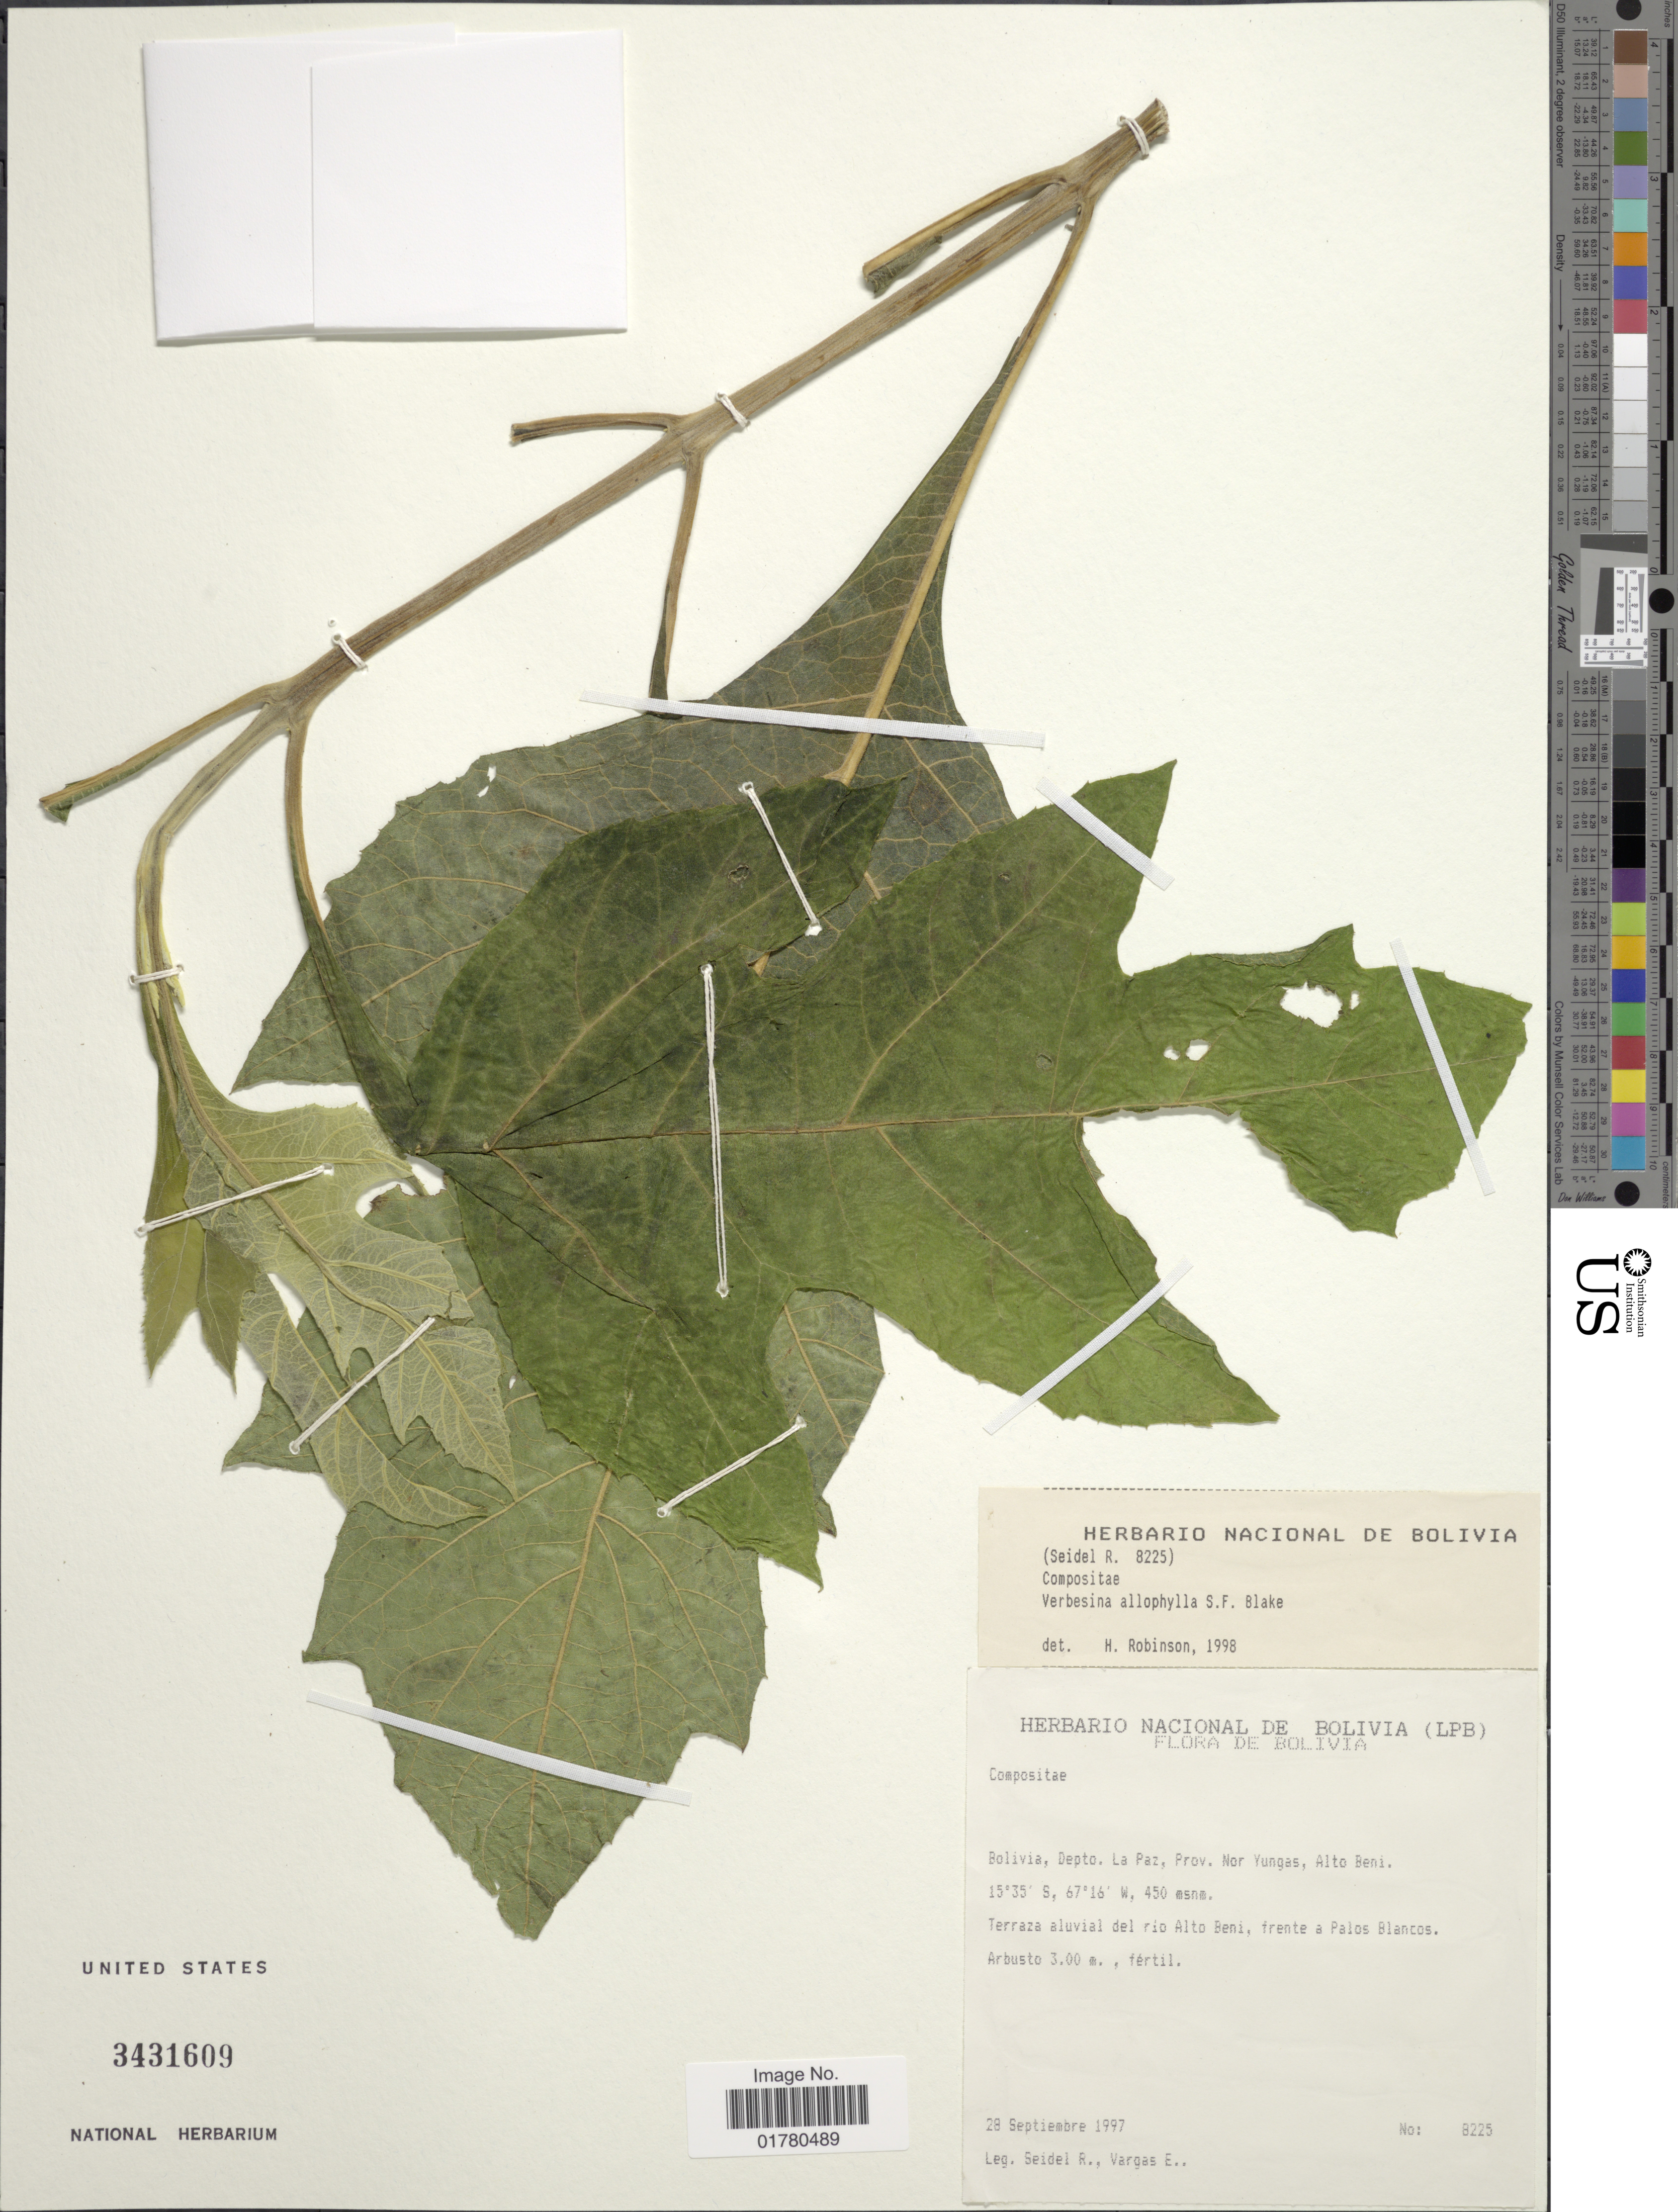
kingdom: Plantae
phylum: Tracheophyta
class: Magnoliopsida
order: Asterales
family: Asteraceae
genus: Verbesina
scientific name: Verbesina allophylla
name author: Blake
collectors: R. Seidel & E. Vargas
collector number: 8225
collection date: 1997-09-28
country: Bolivia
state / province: La Paz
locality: Prov. Nor Yungas,m Alto Beni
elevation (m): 450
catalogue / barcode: US 3431609